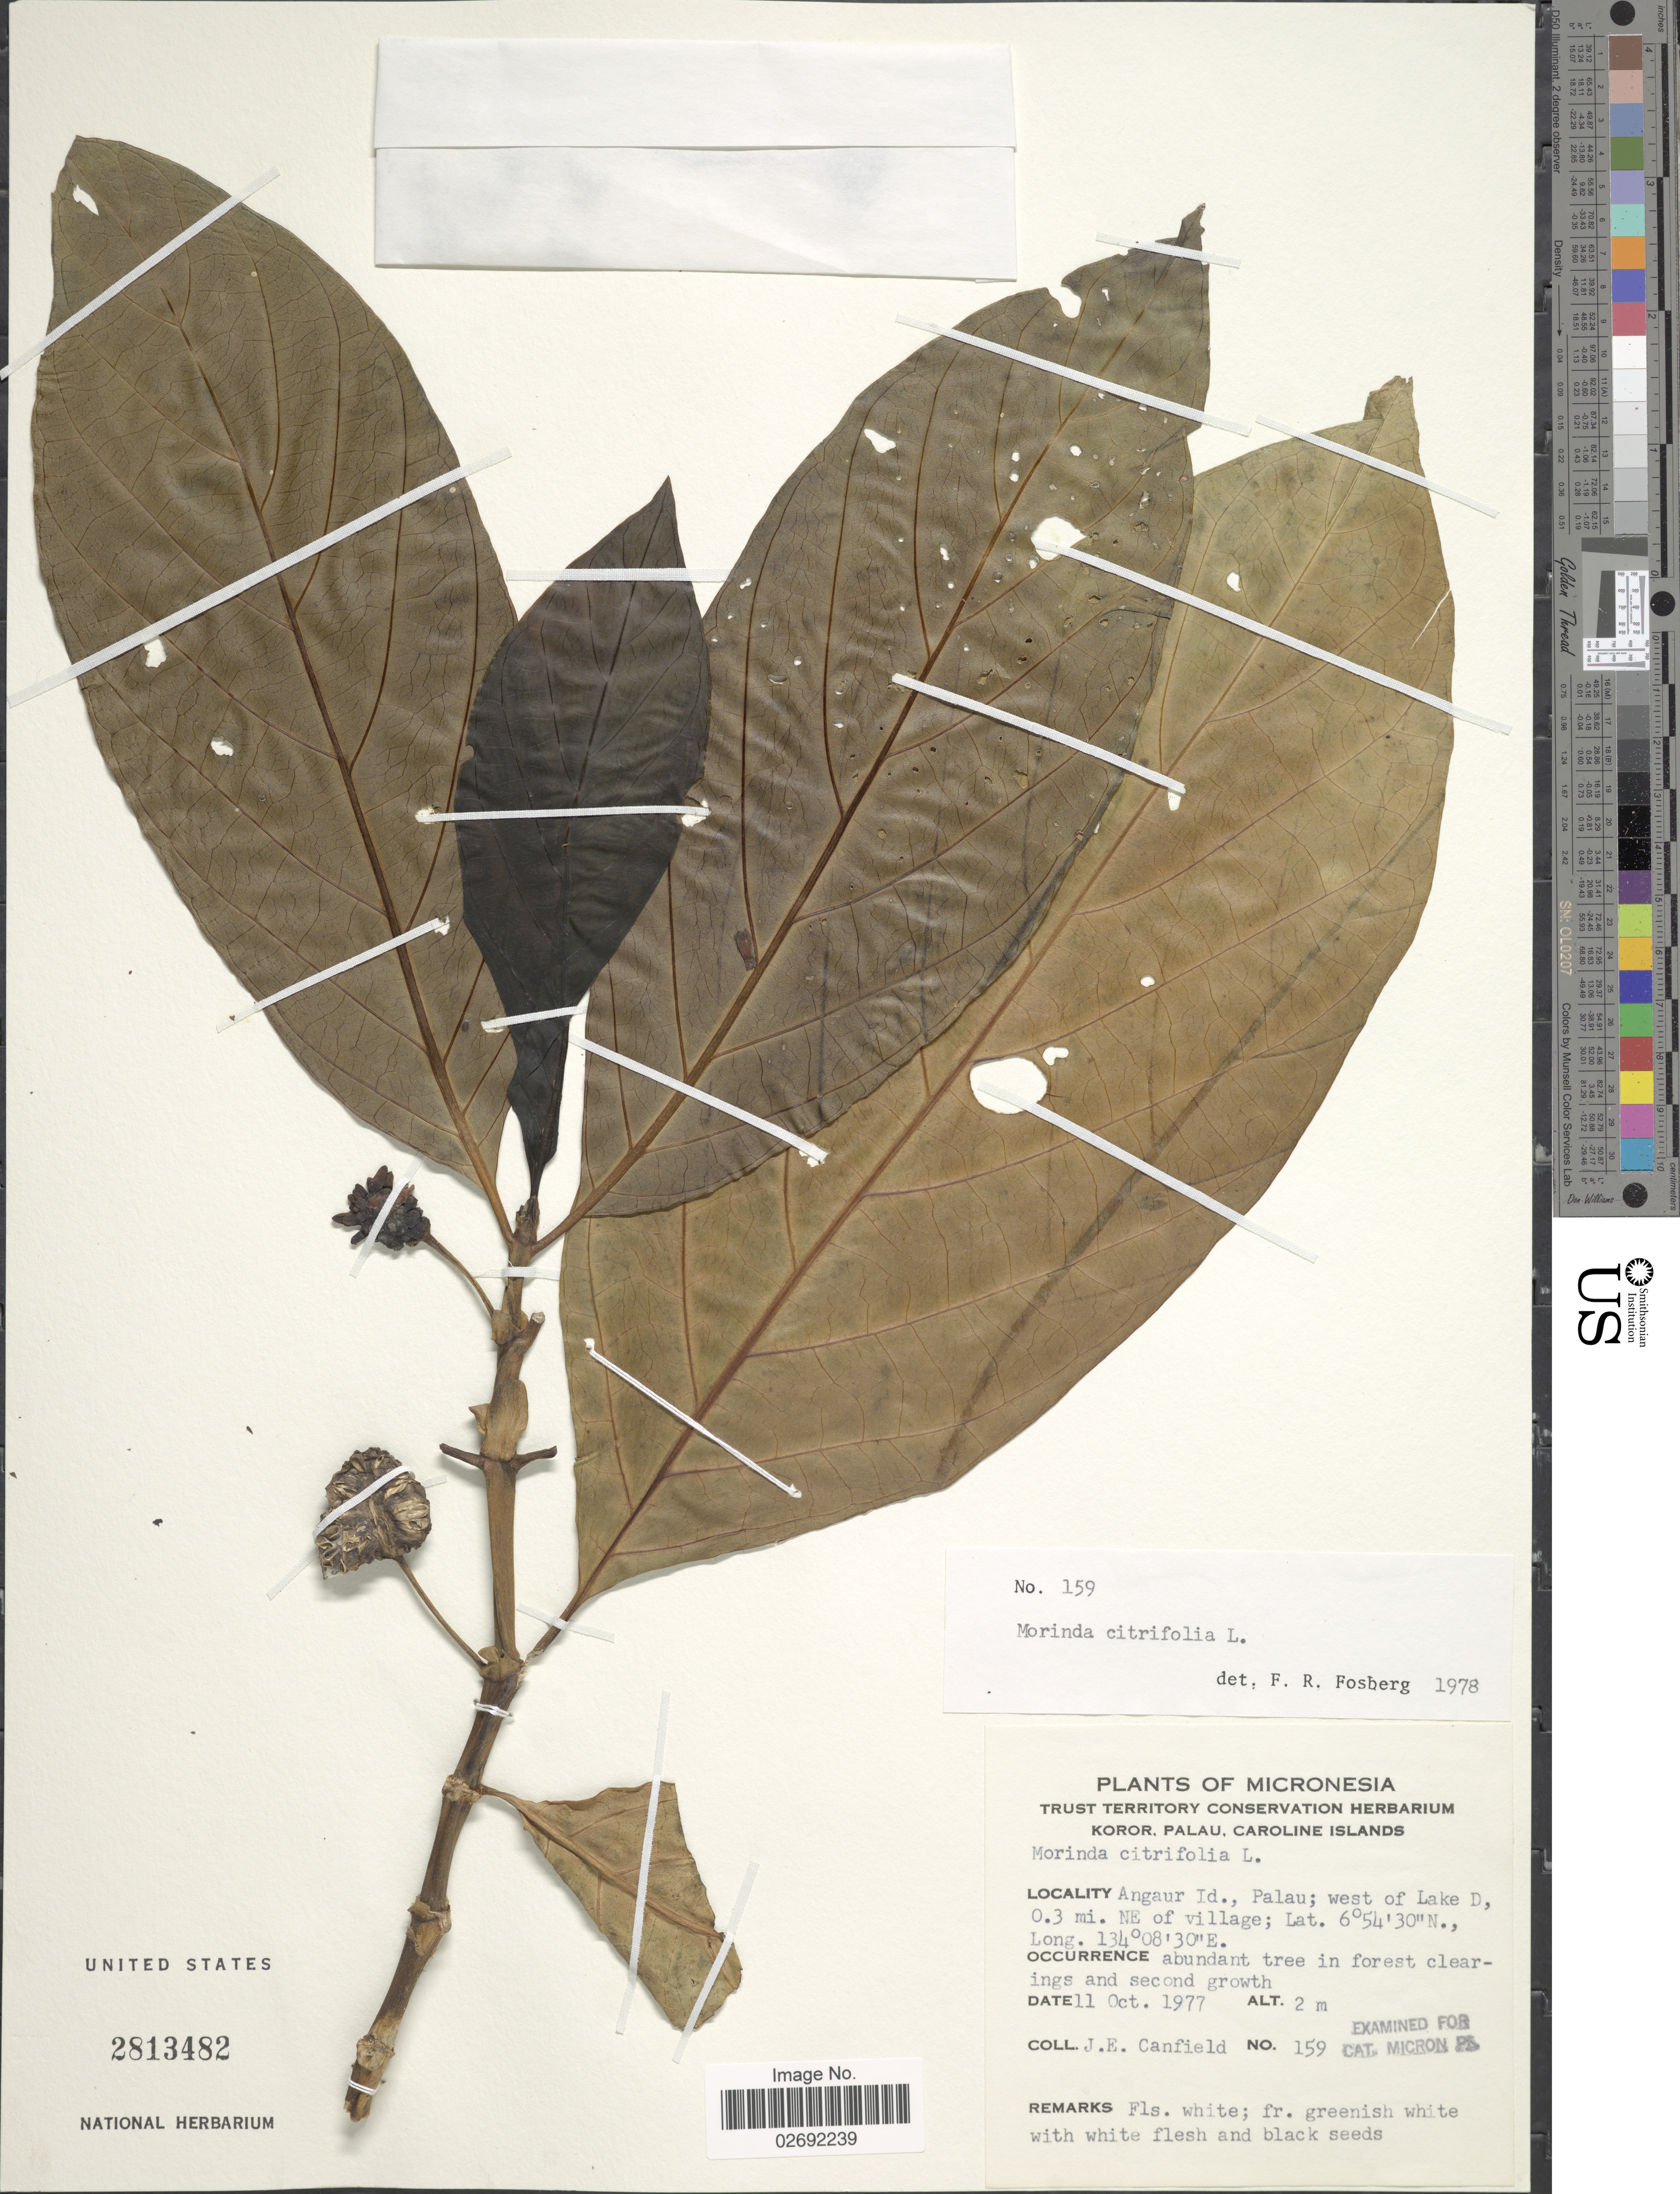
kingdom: Plantae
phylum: Tracheophyta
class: Magnoliopsida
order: Gentianales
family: Rubiaceae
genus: Morinda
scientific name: Morinda citrifolia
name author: L.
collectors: J. E. Canfield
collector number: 159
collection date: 1977-10-11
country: Palau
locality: Micronesia. Angaur Id., Palau; west of Lake D, 0.3 mi. NE of village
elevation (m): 2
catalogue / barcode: US 2813482